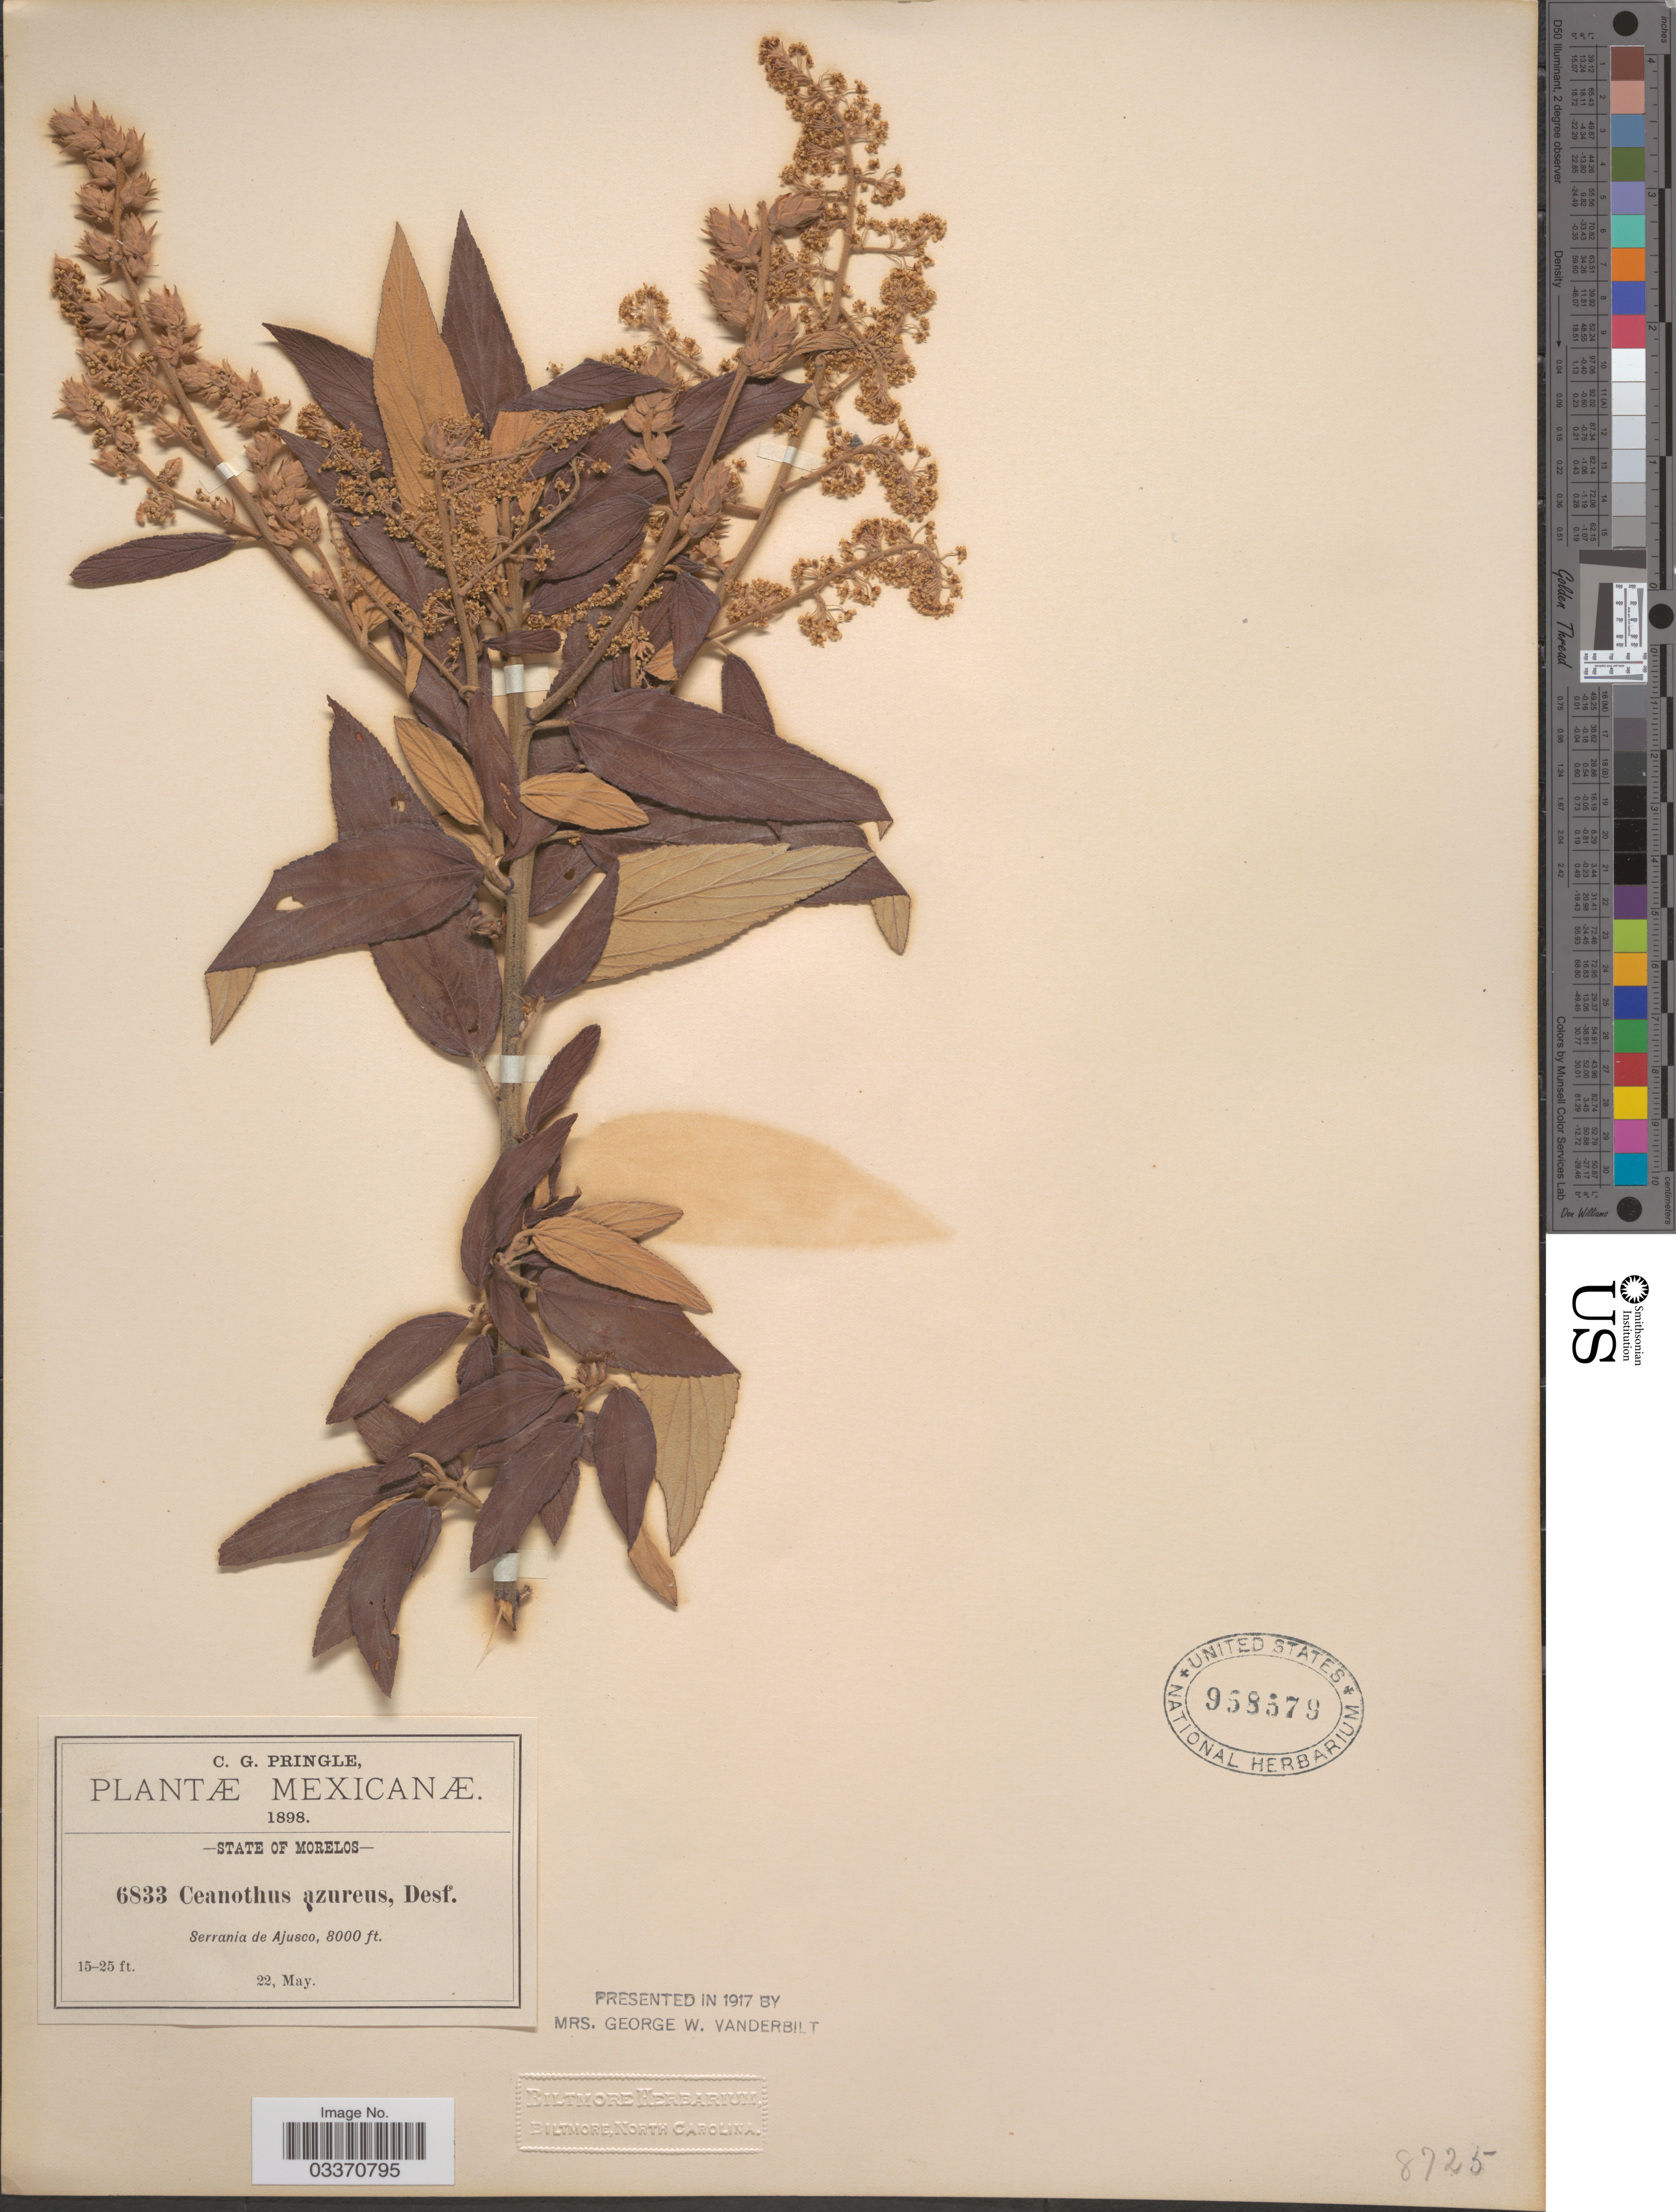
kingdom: Plantae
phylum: Tracheophyta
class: Magnoliopsida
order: Rosales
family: Rhamnaceae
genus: Ceanothus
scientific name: Ceanothus caeruleus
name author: Lag.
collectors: C. G. Pringle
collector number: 6833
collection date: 1898-05-22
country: Mexico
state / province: Morelos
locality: Serrania de Ajusco.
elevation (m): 2438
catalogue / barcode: US 958579